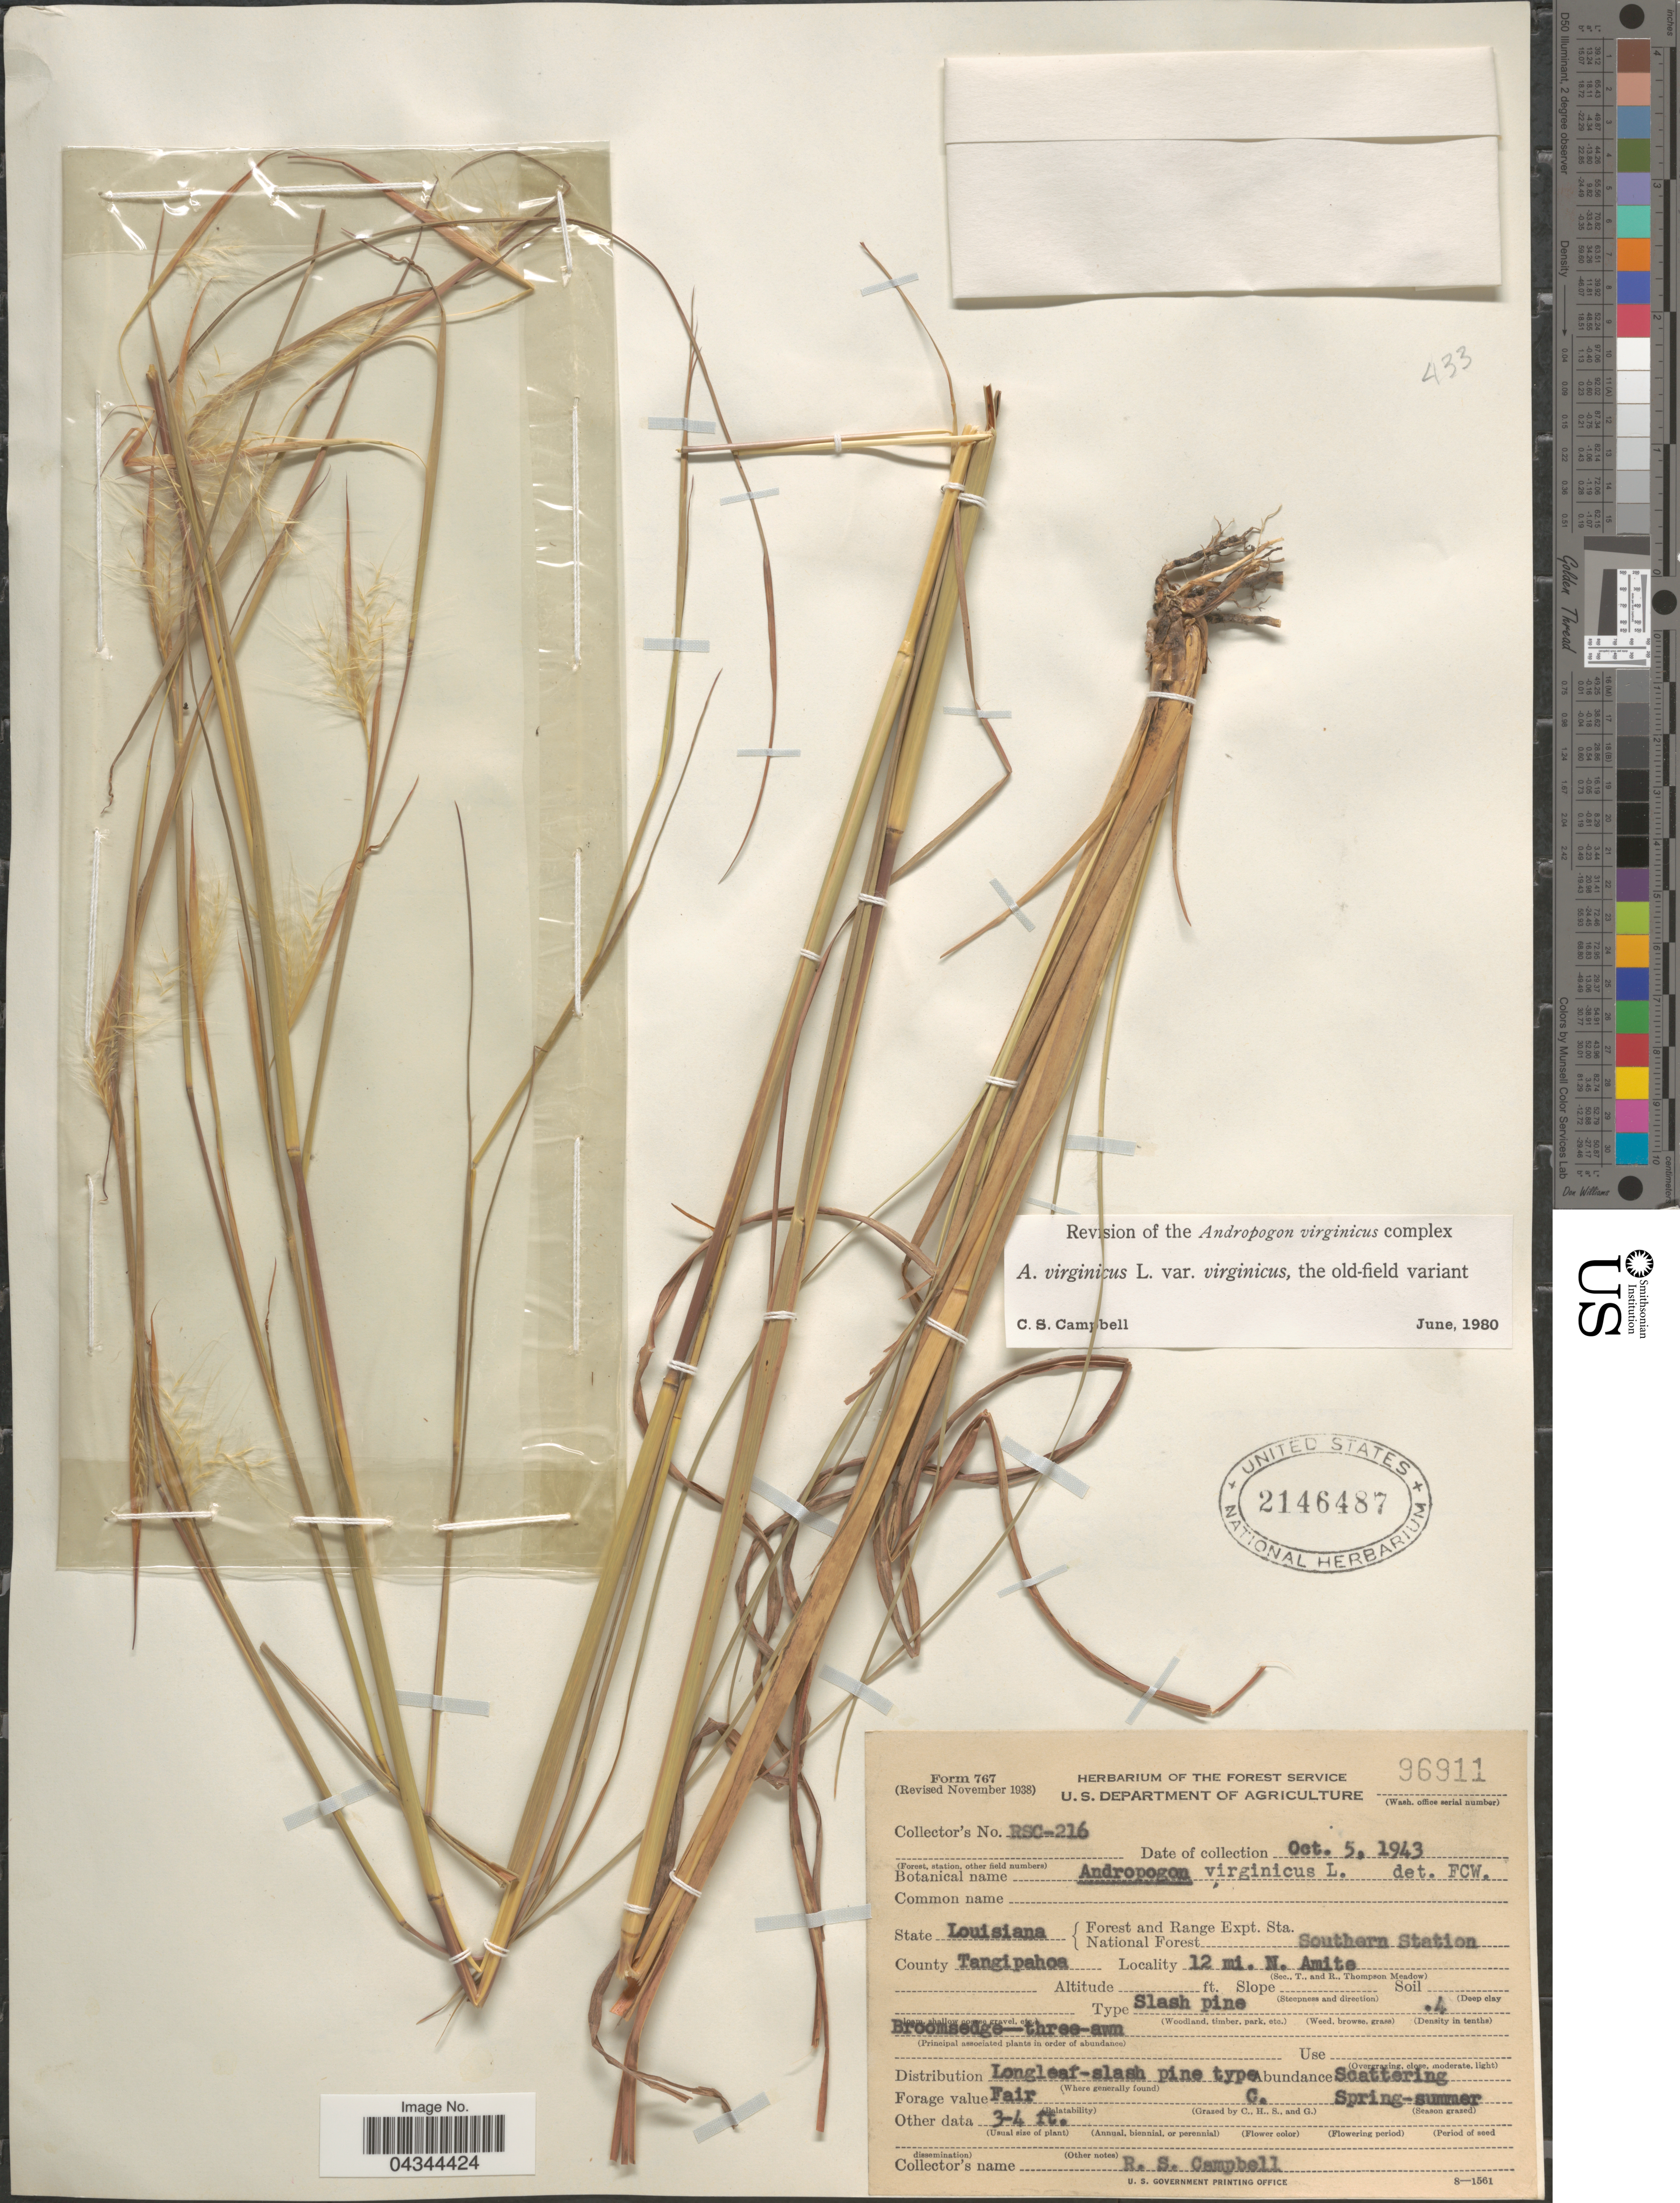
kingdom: Plantae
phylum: Tracheophyta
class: Liliopsida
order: Poales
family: Poaceae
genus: Andropogon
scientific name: Andropogon virginicus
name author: L.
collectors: R. S. Campbell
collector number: RSC-216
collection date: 1943-10-05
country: United States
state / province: Louisiana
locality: Forest and Range Expt. Sta. National Forest Southern Station. County Tangipahoa. 12 mi. N. Amite.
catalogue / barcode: US 2146487